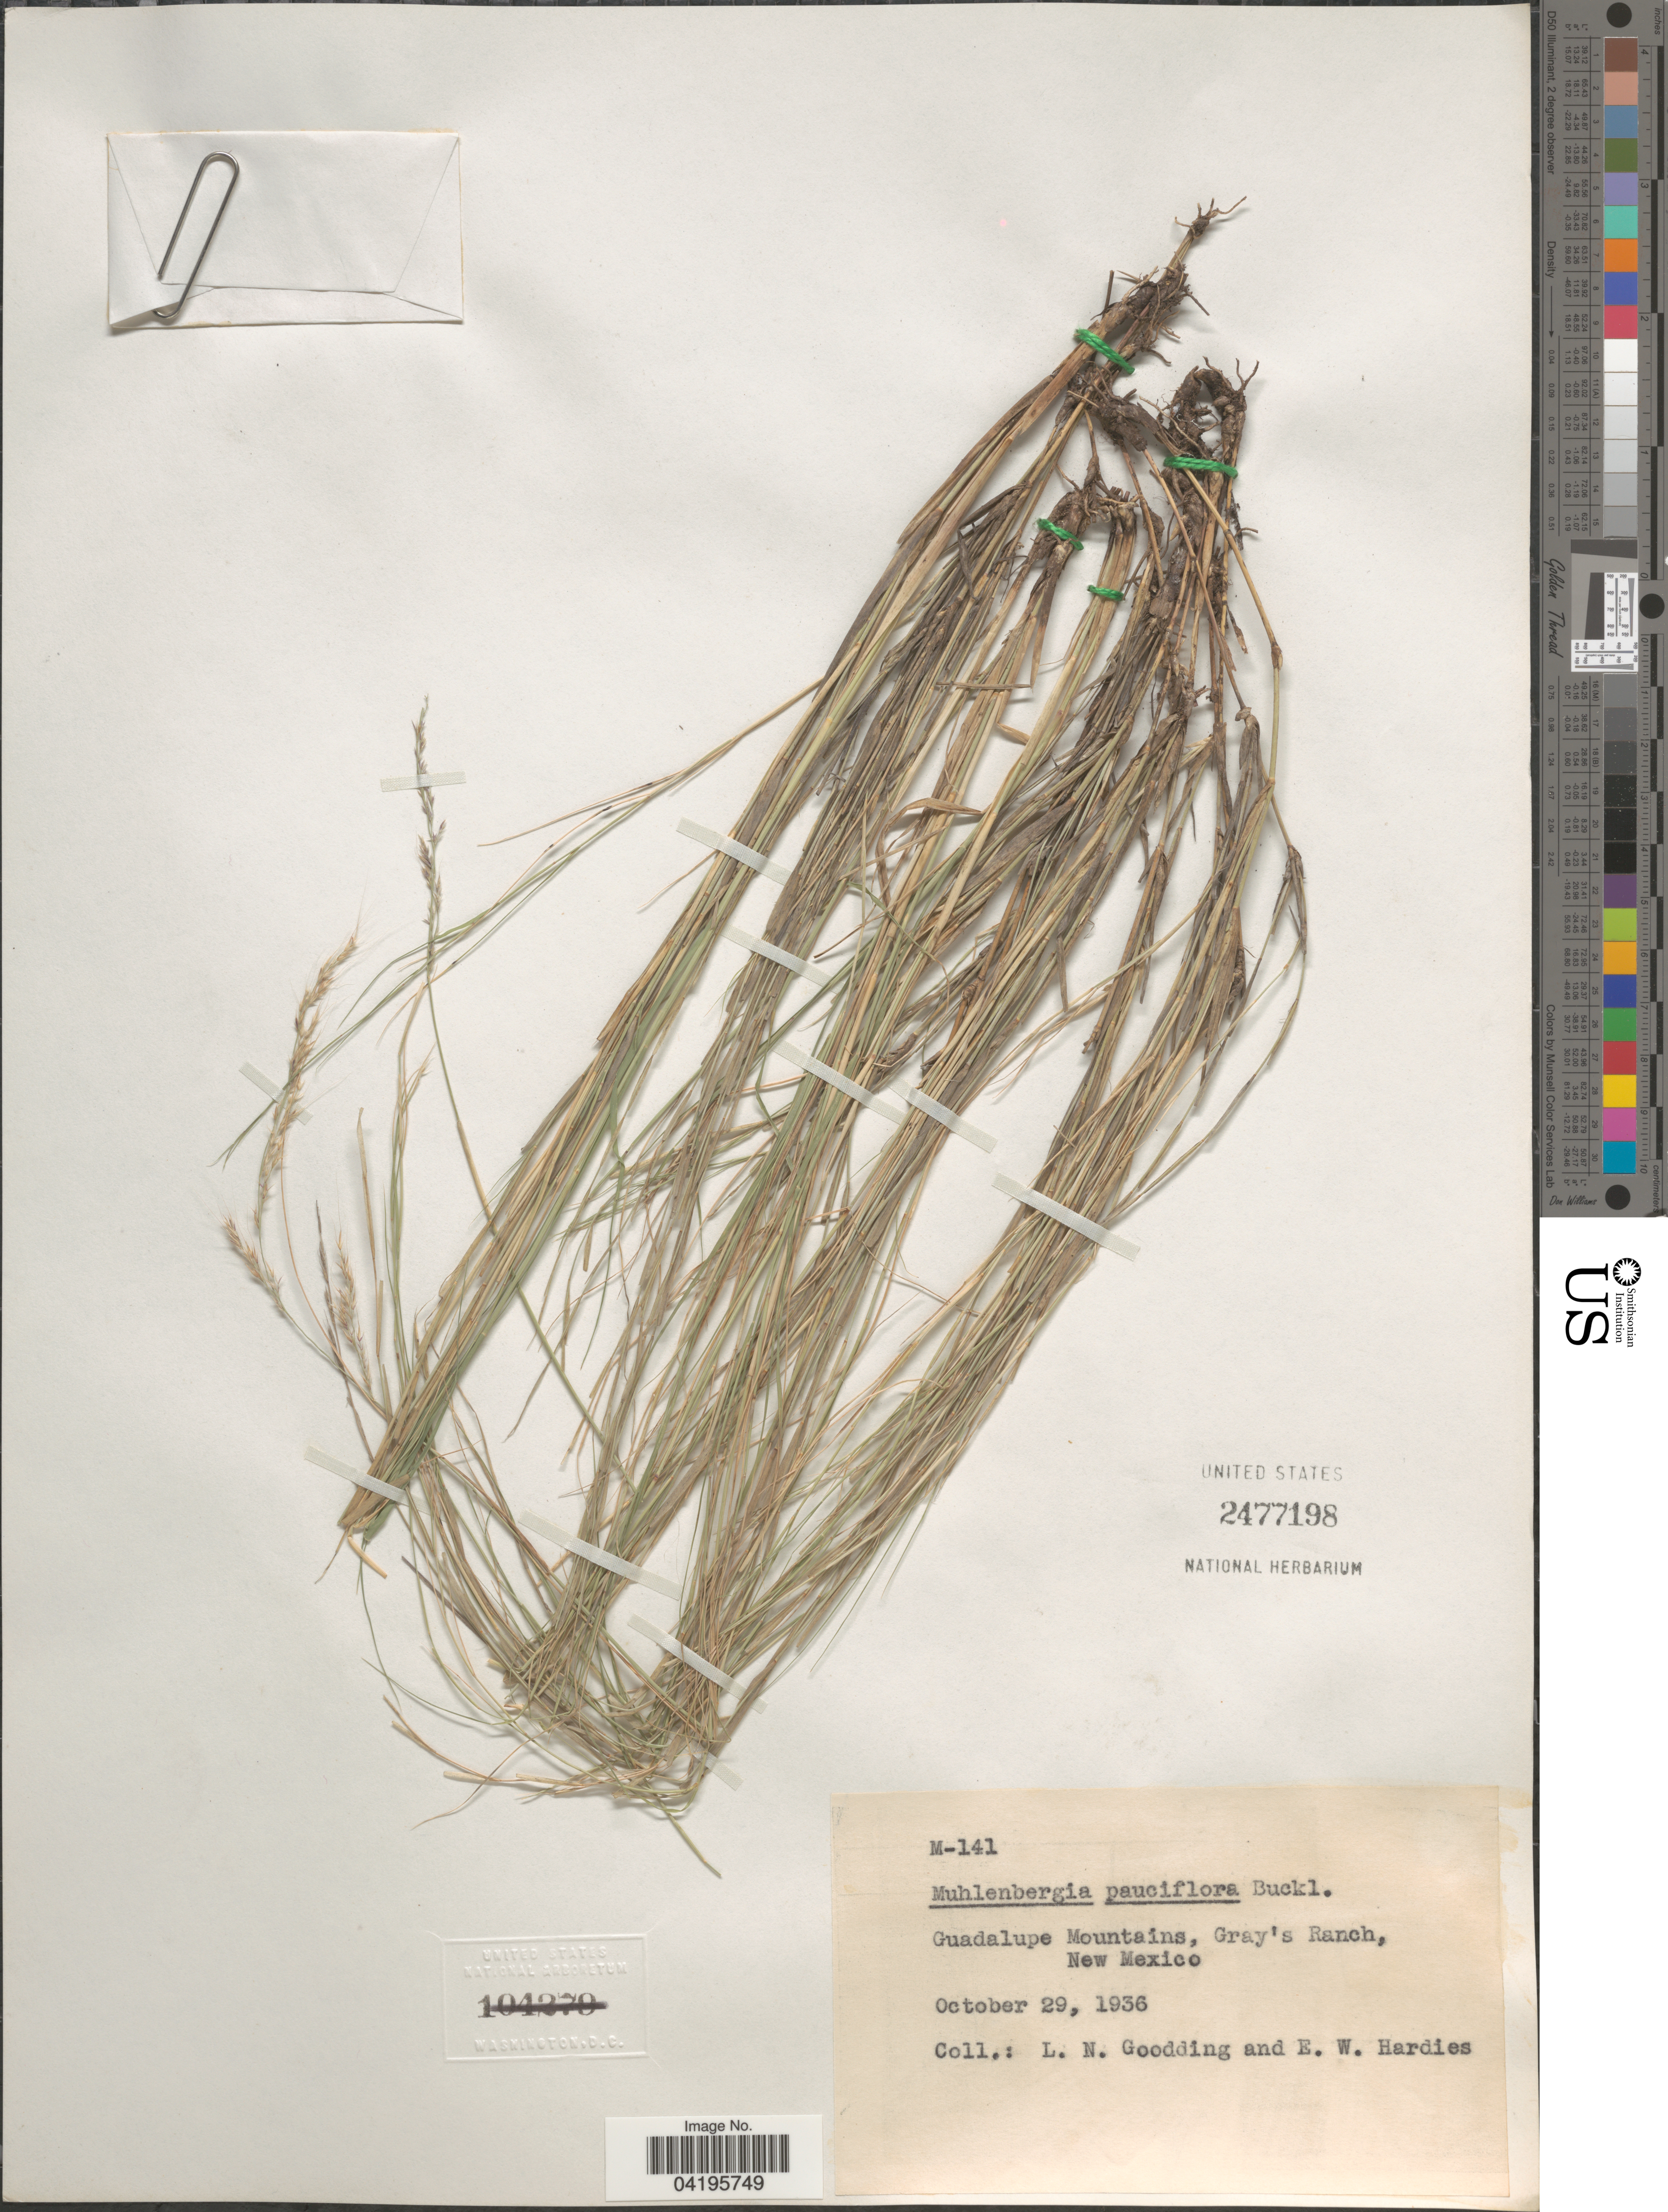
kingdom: Plantae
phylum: Tracheophyta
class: Liliopsida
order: Poales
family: Poaceae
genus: Muhlenbergia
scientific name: Muhlenbergia pauciflora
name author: Buckley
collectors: L. N. Goodding & E. Hardies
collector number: M-141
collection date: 1936-10-29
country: United States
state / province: New Mexico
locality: Guadalupe Mountains, Gray's Ranch.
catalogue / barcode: US 2477198